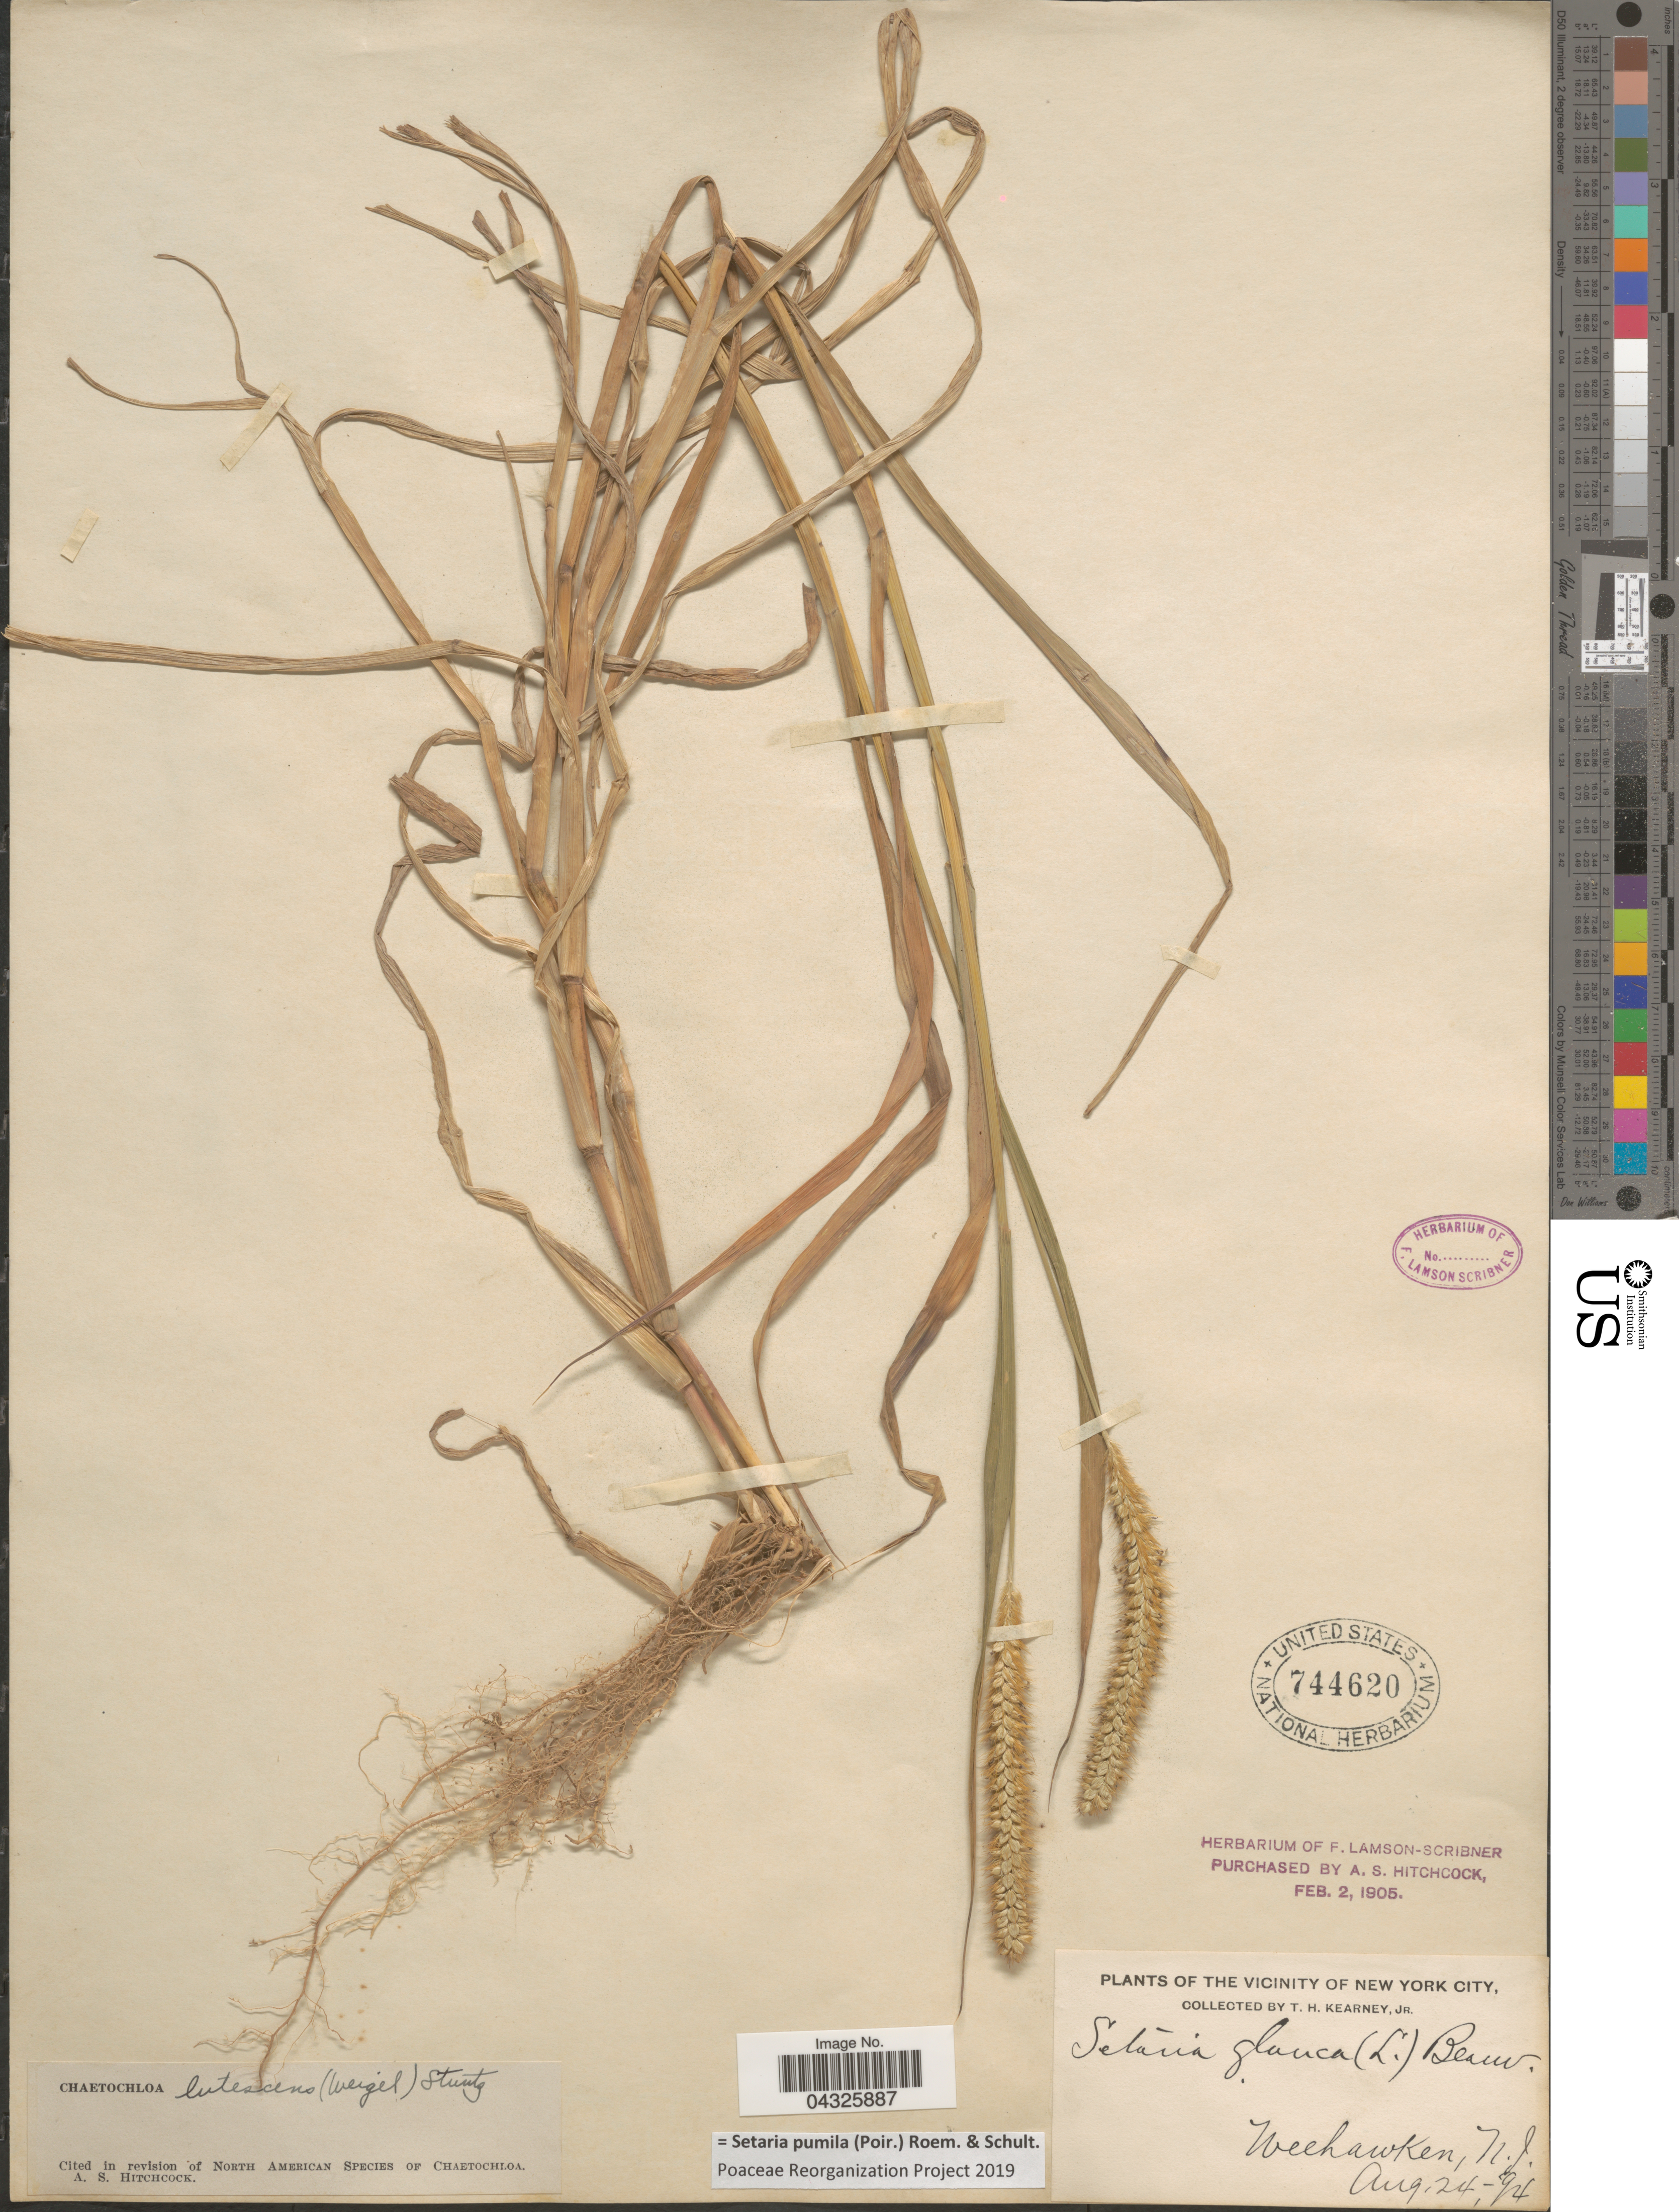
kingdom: Plantae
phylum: Tracheophyta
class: Liliopsida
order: Poales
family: Poaceae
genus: Setaria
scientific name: Setaria pumila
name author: (Poir.) Roem. & Schult.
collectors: T. H. Kearney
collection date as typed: Transcribed d/m/y: 24/8/94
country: United States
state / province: New York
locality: The Vicinity of New York City. Weehawken.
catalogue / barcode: US 744620